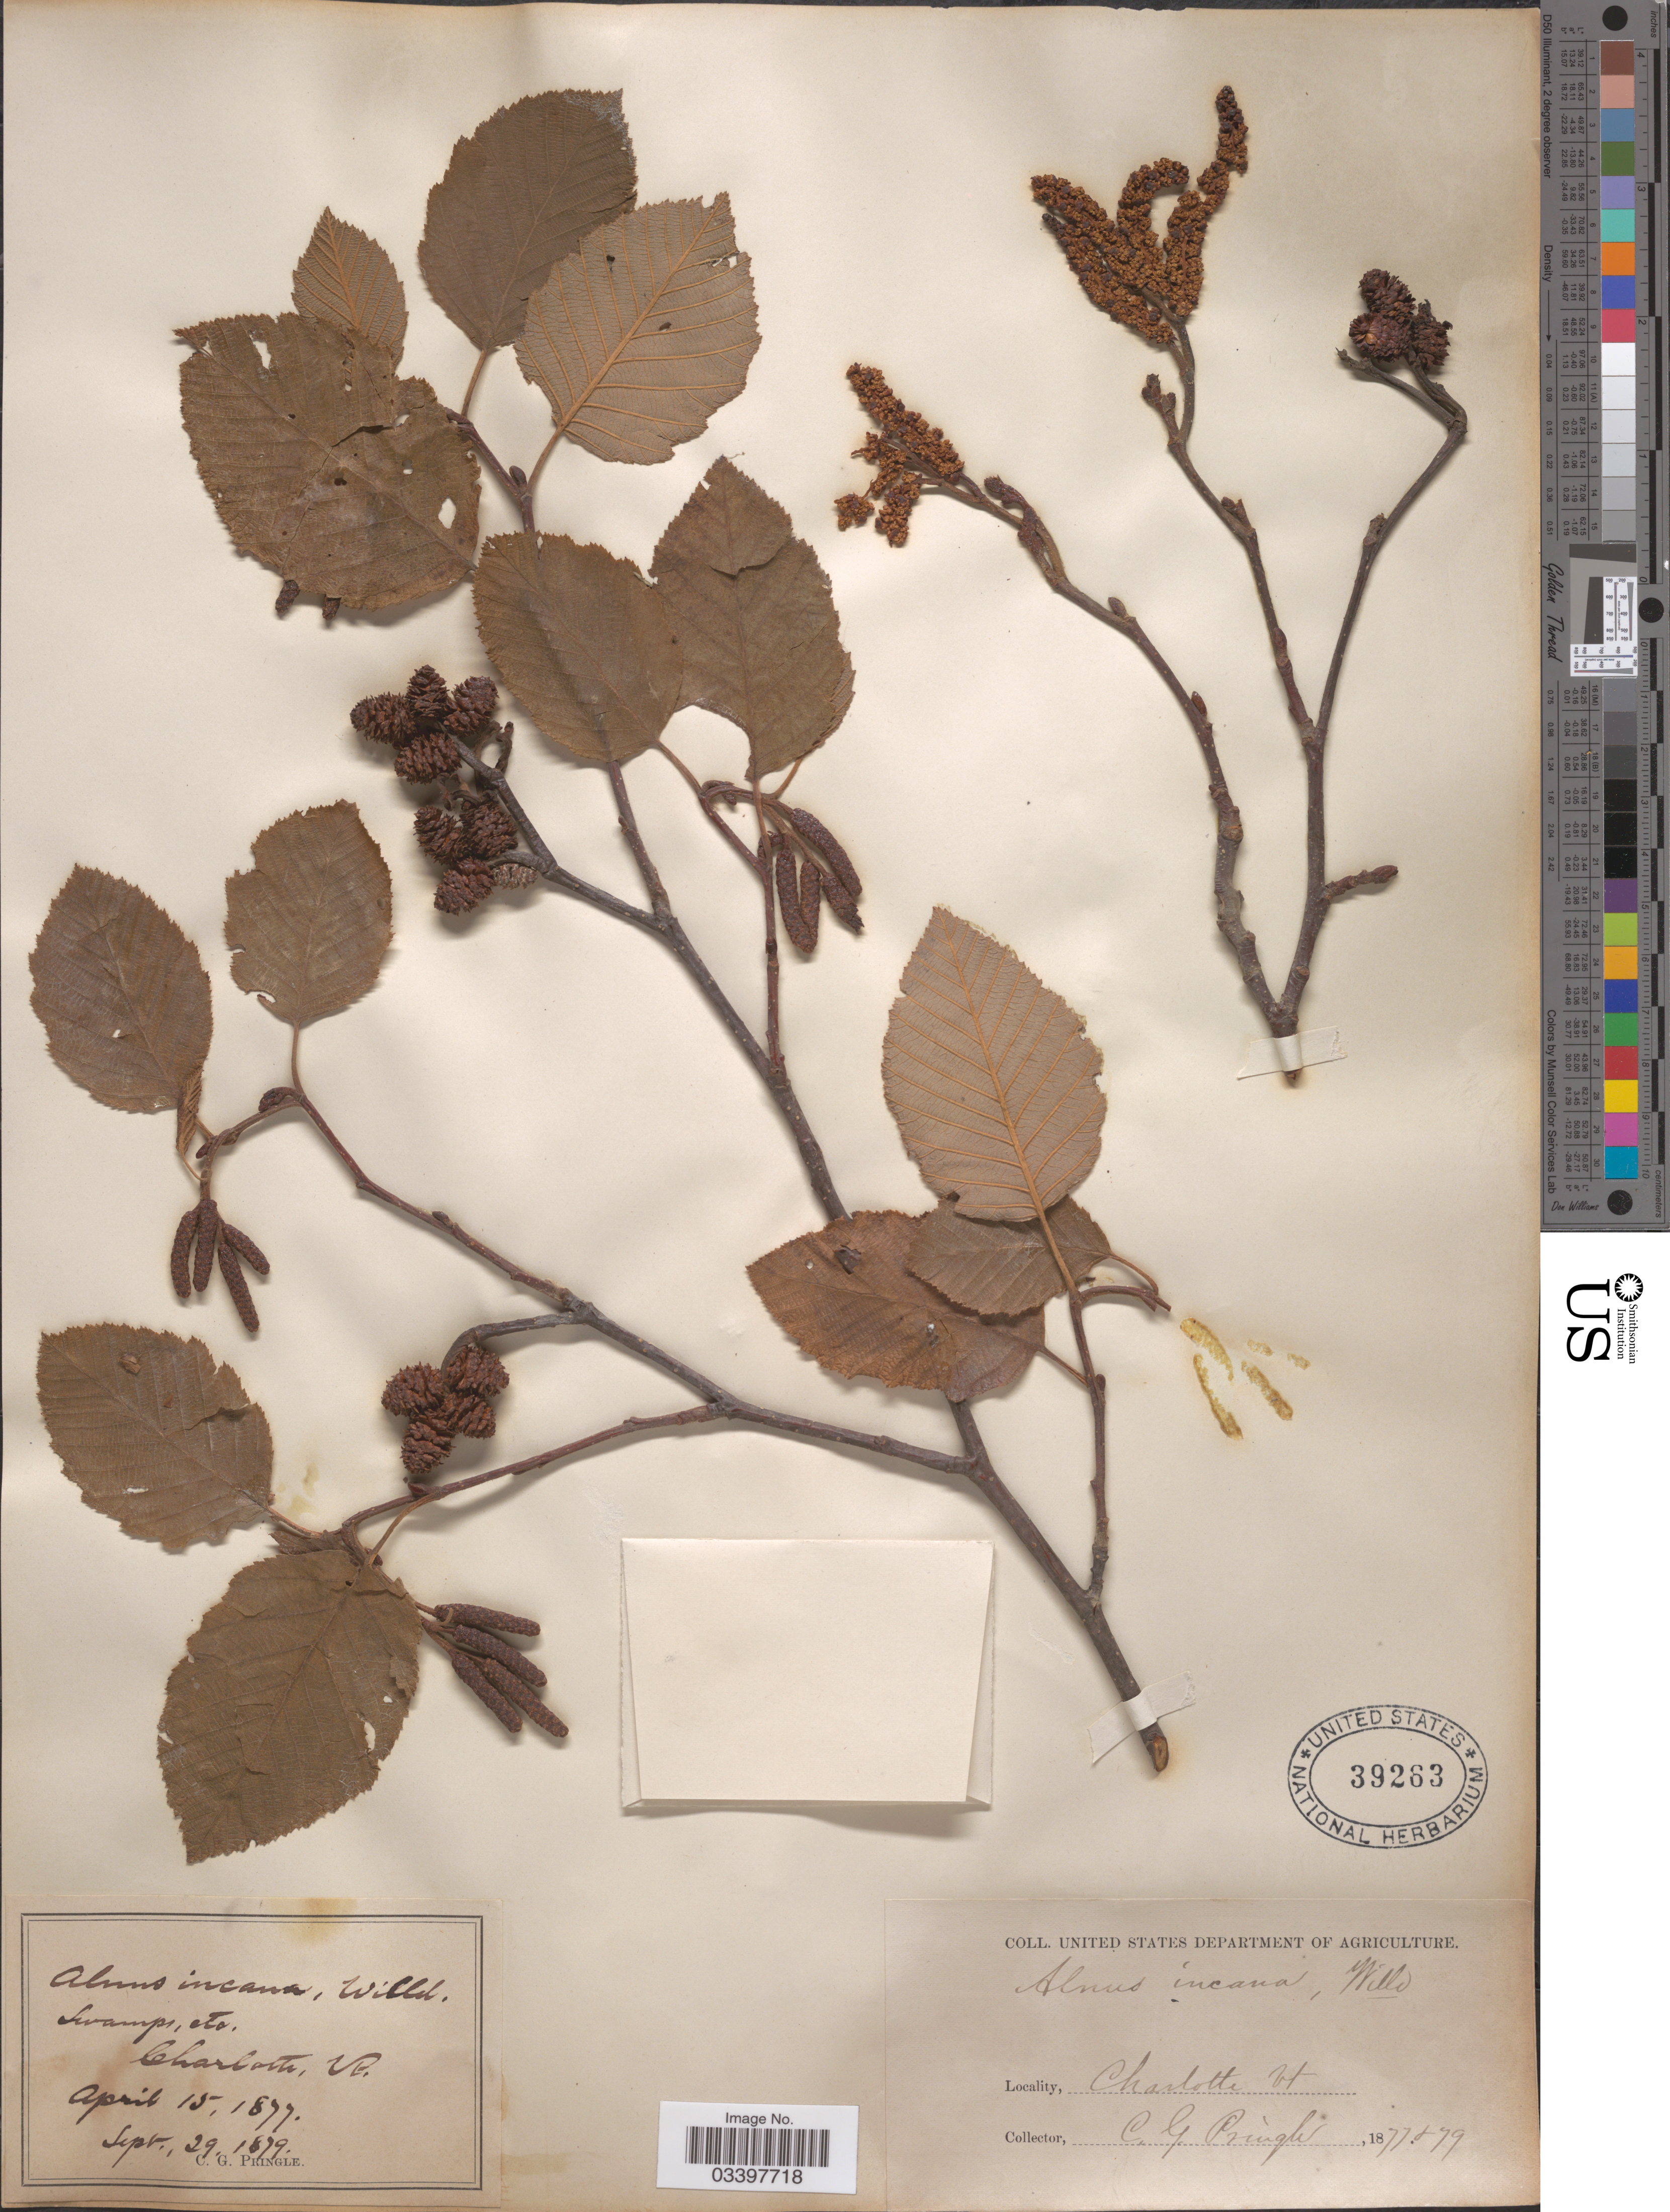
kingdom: Plantae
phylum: Tracheophyta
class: Magnoliopsida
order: Fagales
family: Betulaceae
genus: Alnus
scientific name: Alnus incana subsp. rugosa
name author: (Du Roi) R.T. Clausen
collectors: C. G. Pringle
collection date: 1877-04-15/1879-09-29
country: United States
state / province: Vermont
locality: Charlotte.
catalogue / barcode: US 39263